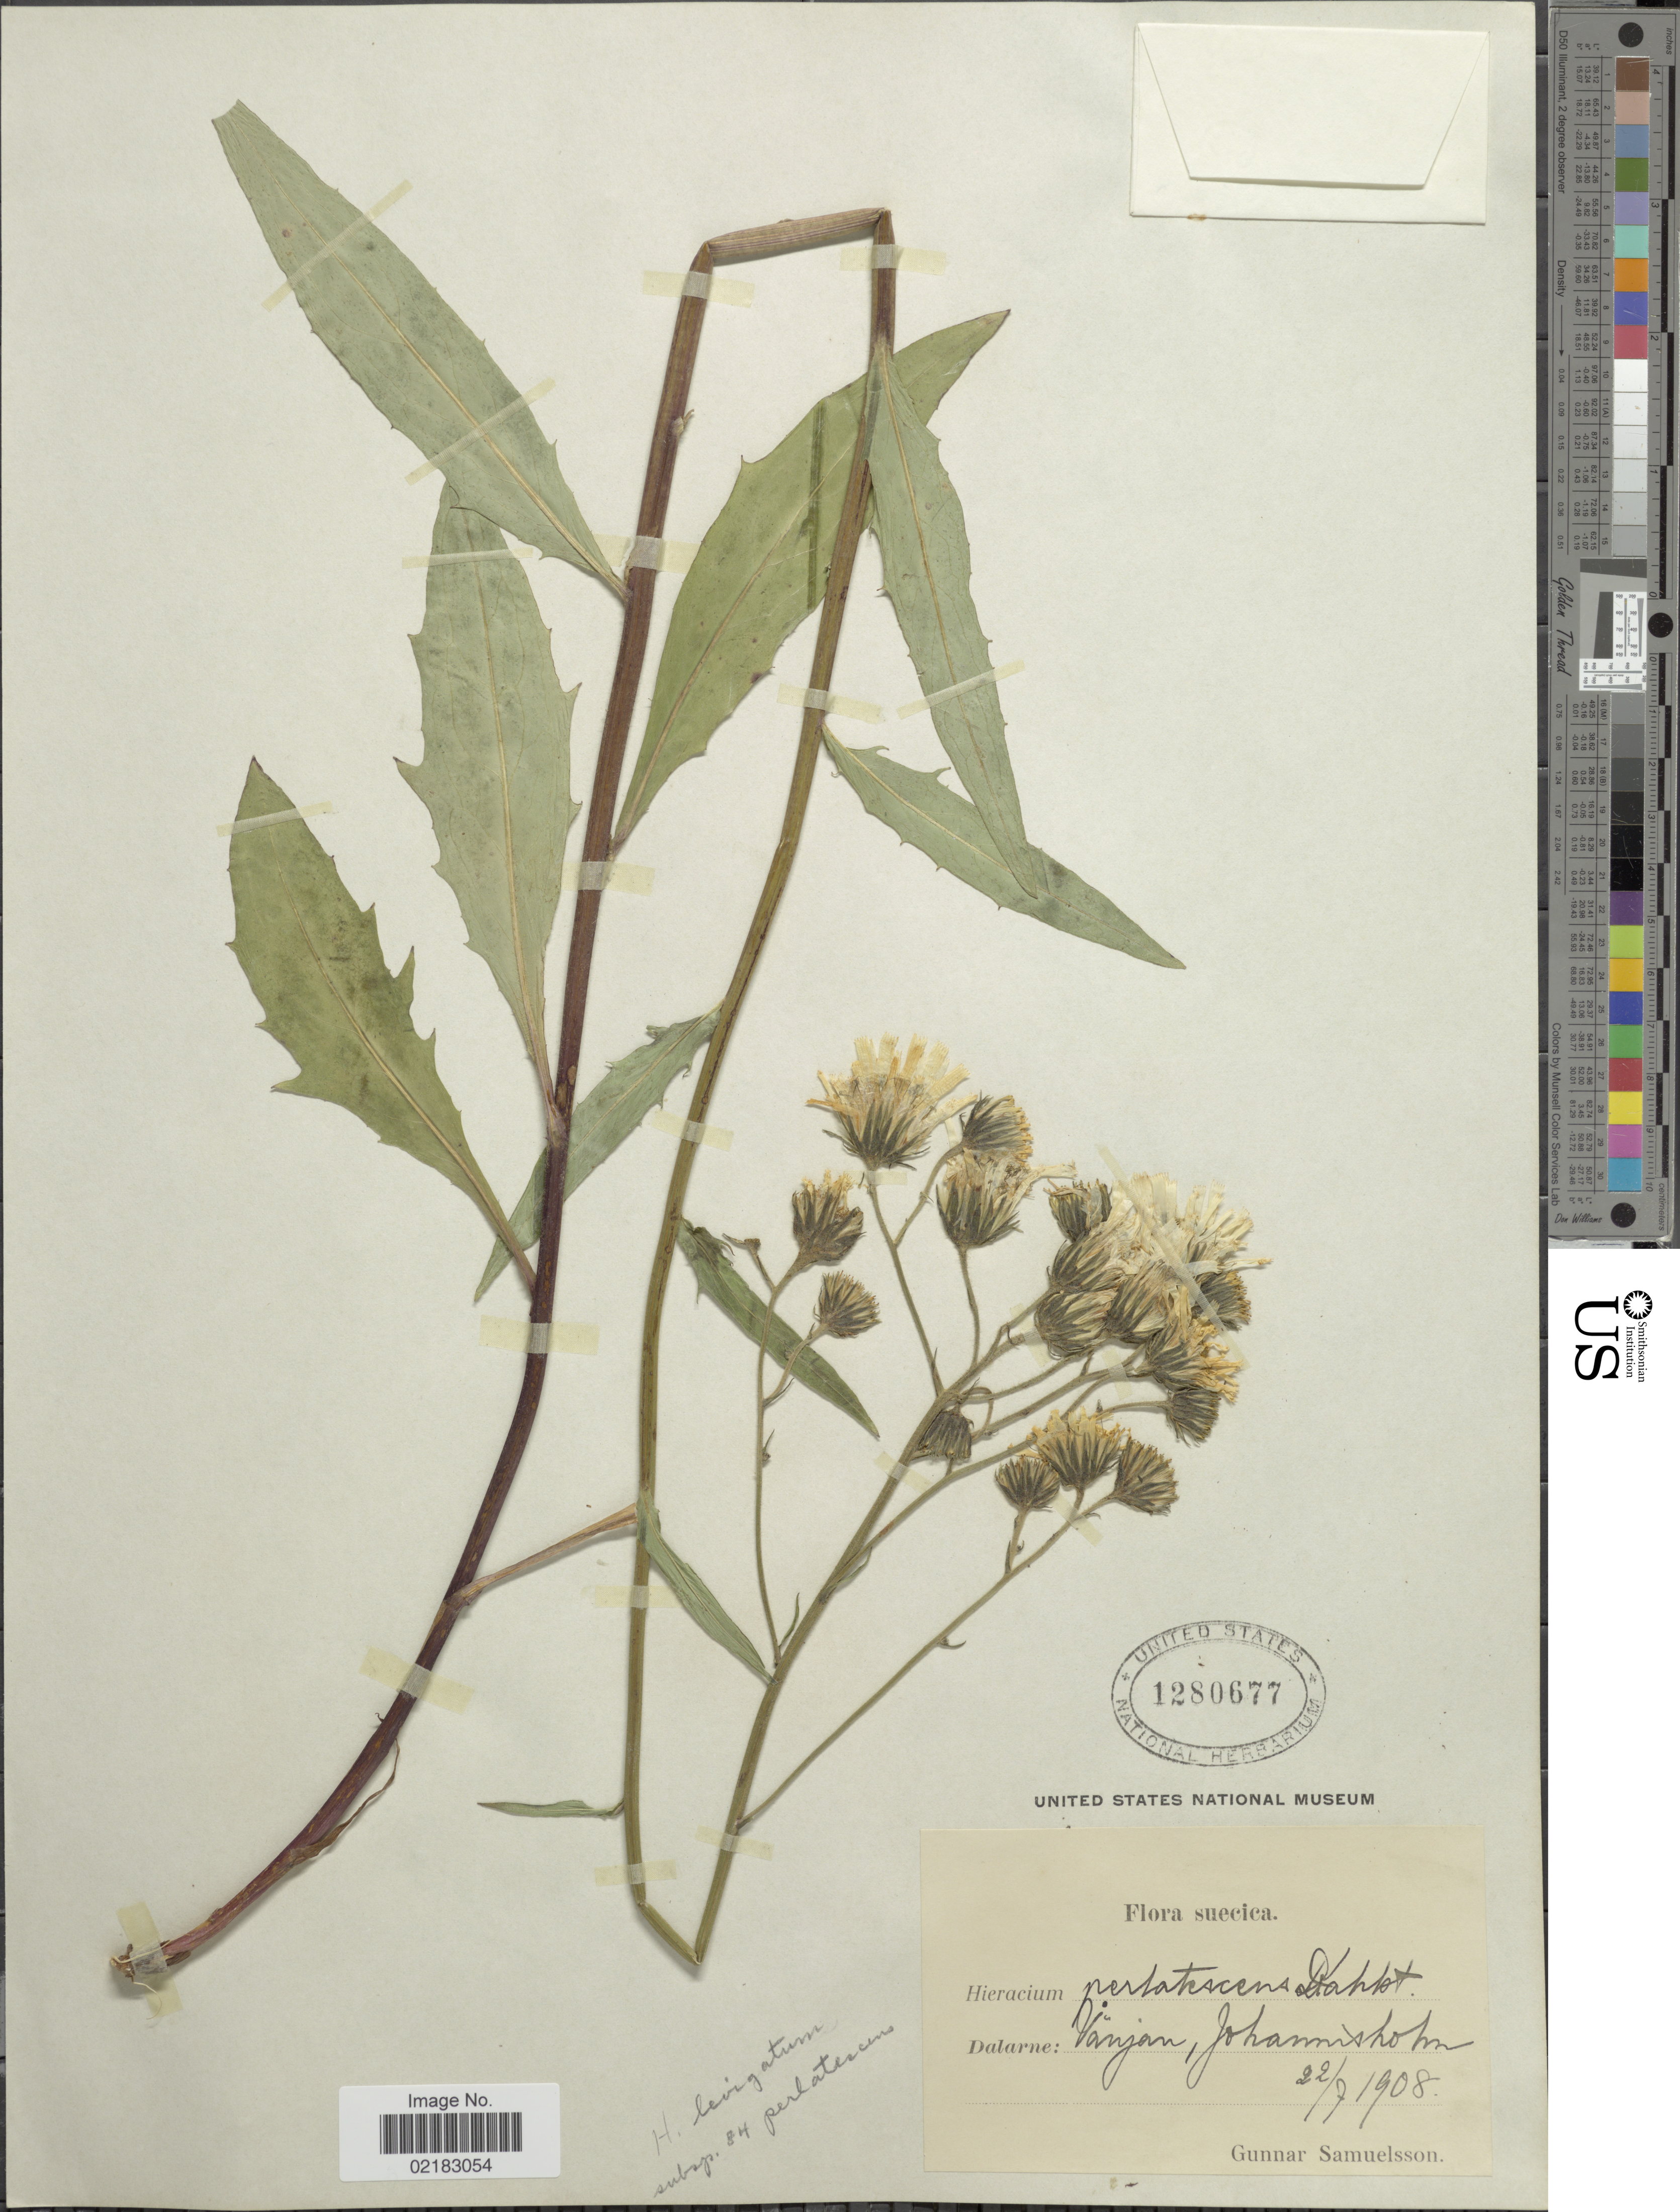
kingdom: Plantae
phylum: Tracheophyta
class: Magnoliopsida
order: Asterales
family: Asteraceae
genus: Hieracium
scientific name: Hieracium laevigatum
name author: Willd.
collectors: G. Samuelsson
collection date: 1908-07-22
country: Sweden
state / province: Dalarna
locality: Vanjan, Johannisholm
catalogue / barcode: US 1280677